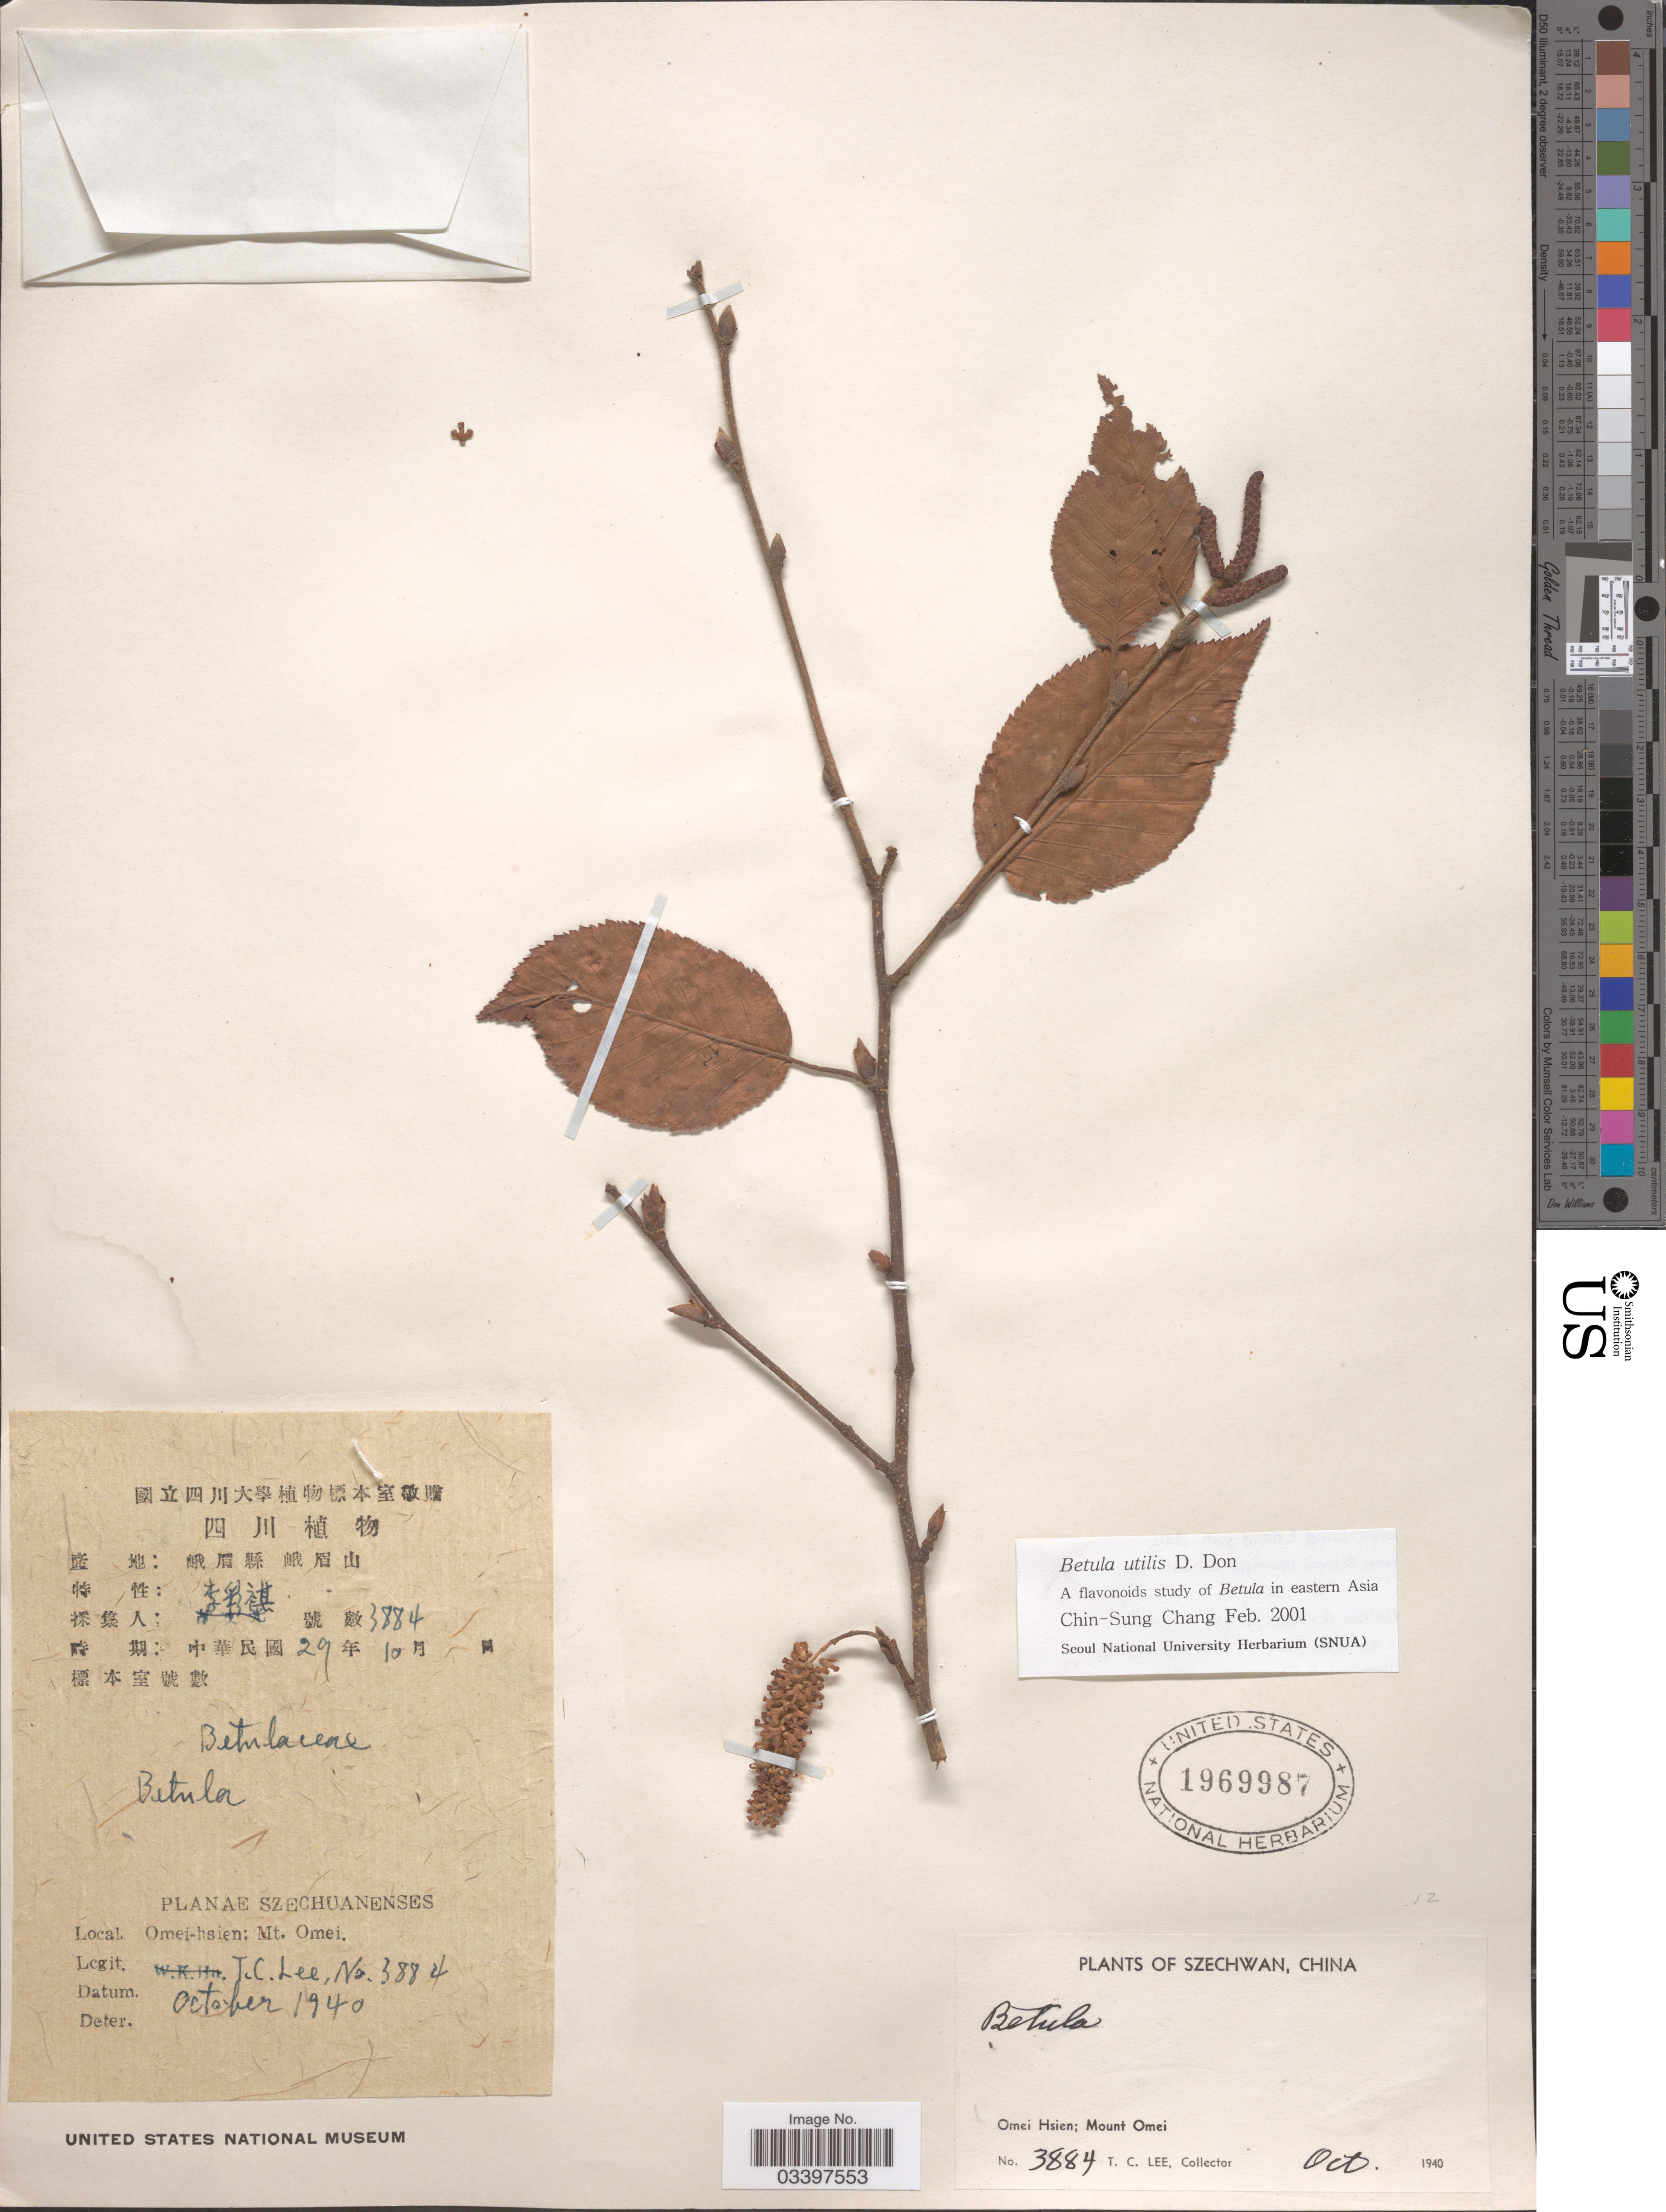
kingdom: Plantae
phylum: Tracheophyta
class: Magnoliopsida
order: Fagales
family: Betulaceae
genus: Betula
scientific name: Betula utilis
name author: D. Don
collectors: T. Lee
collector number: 3884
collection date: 1940-10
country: China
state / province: Sichuan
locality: Szechwan. Omei Hsien; Mount Omei.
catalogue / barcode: US 1969987